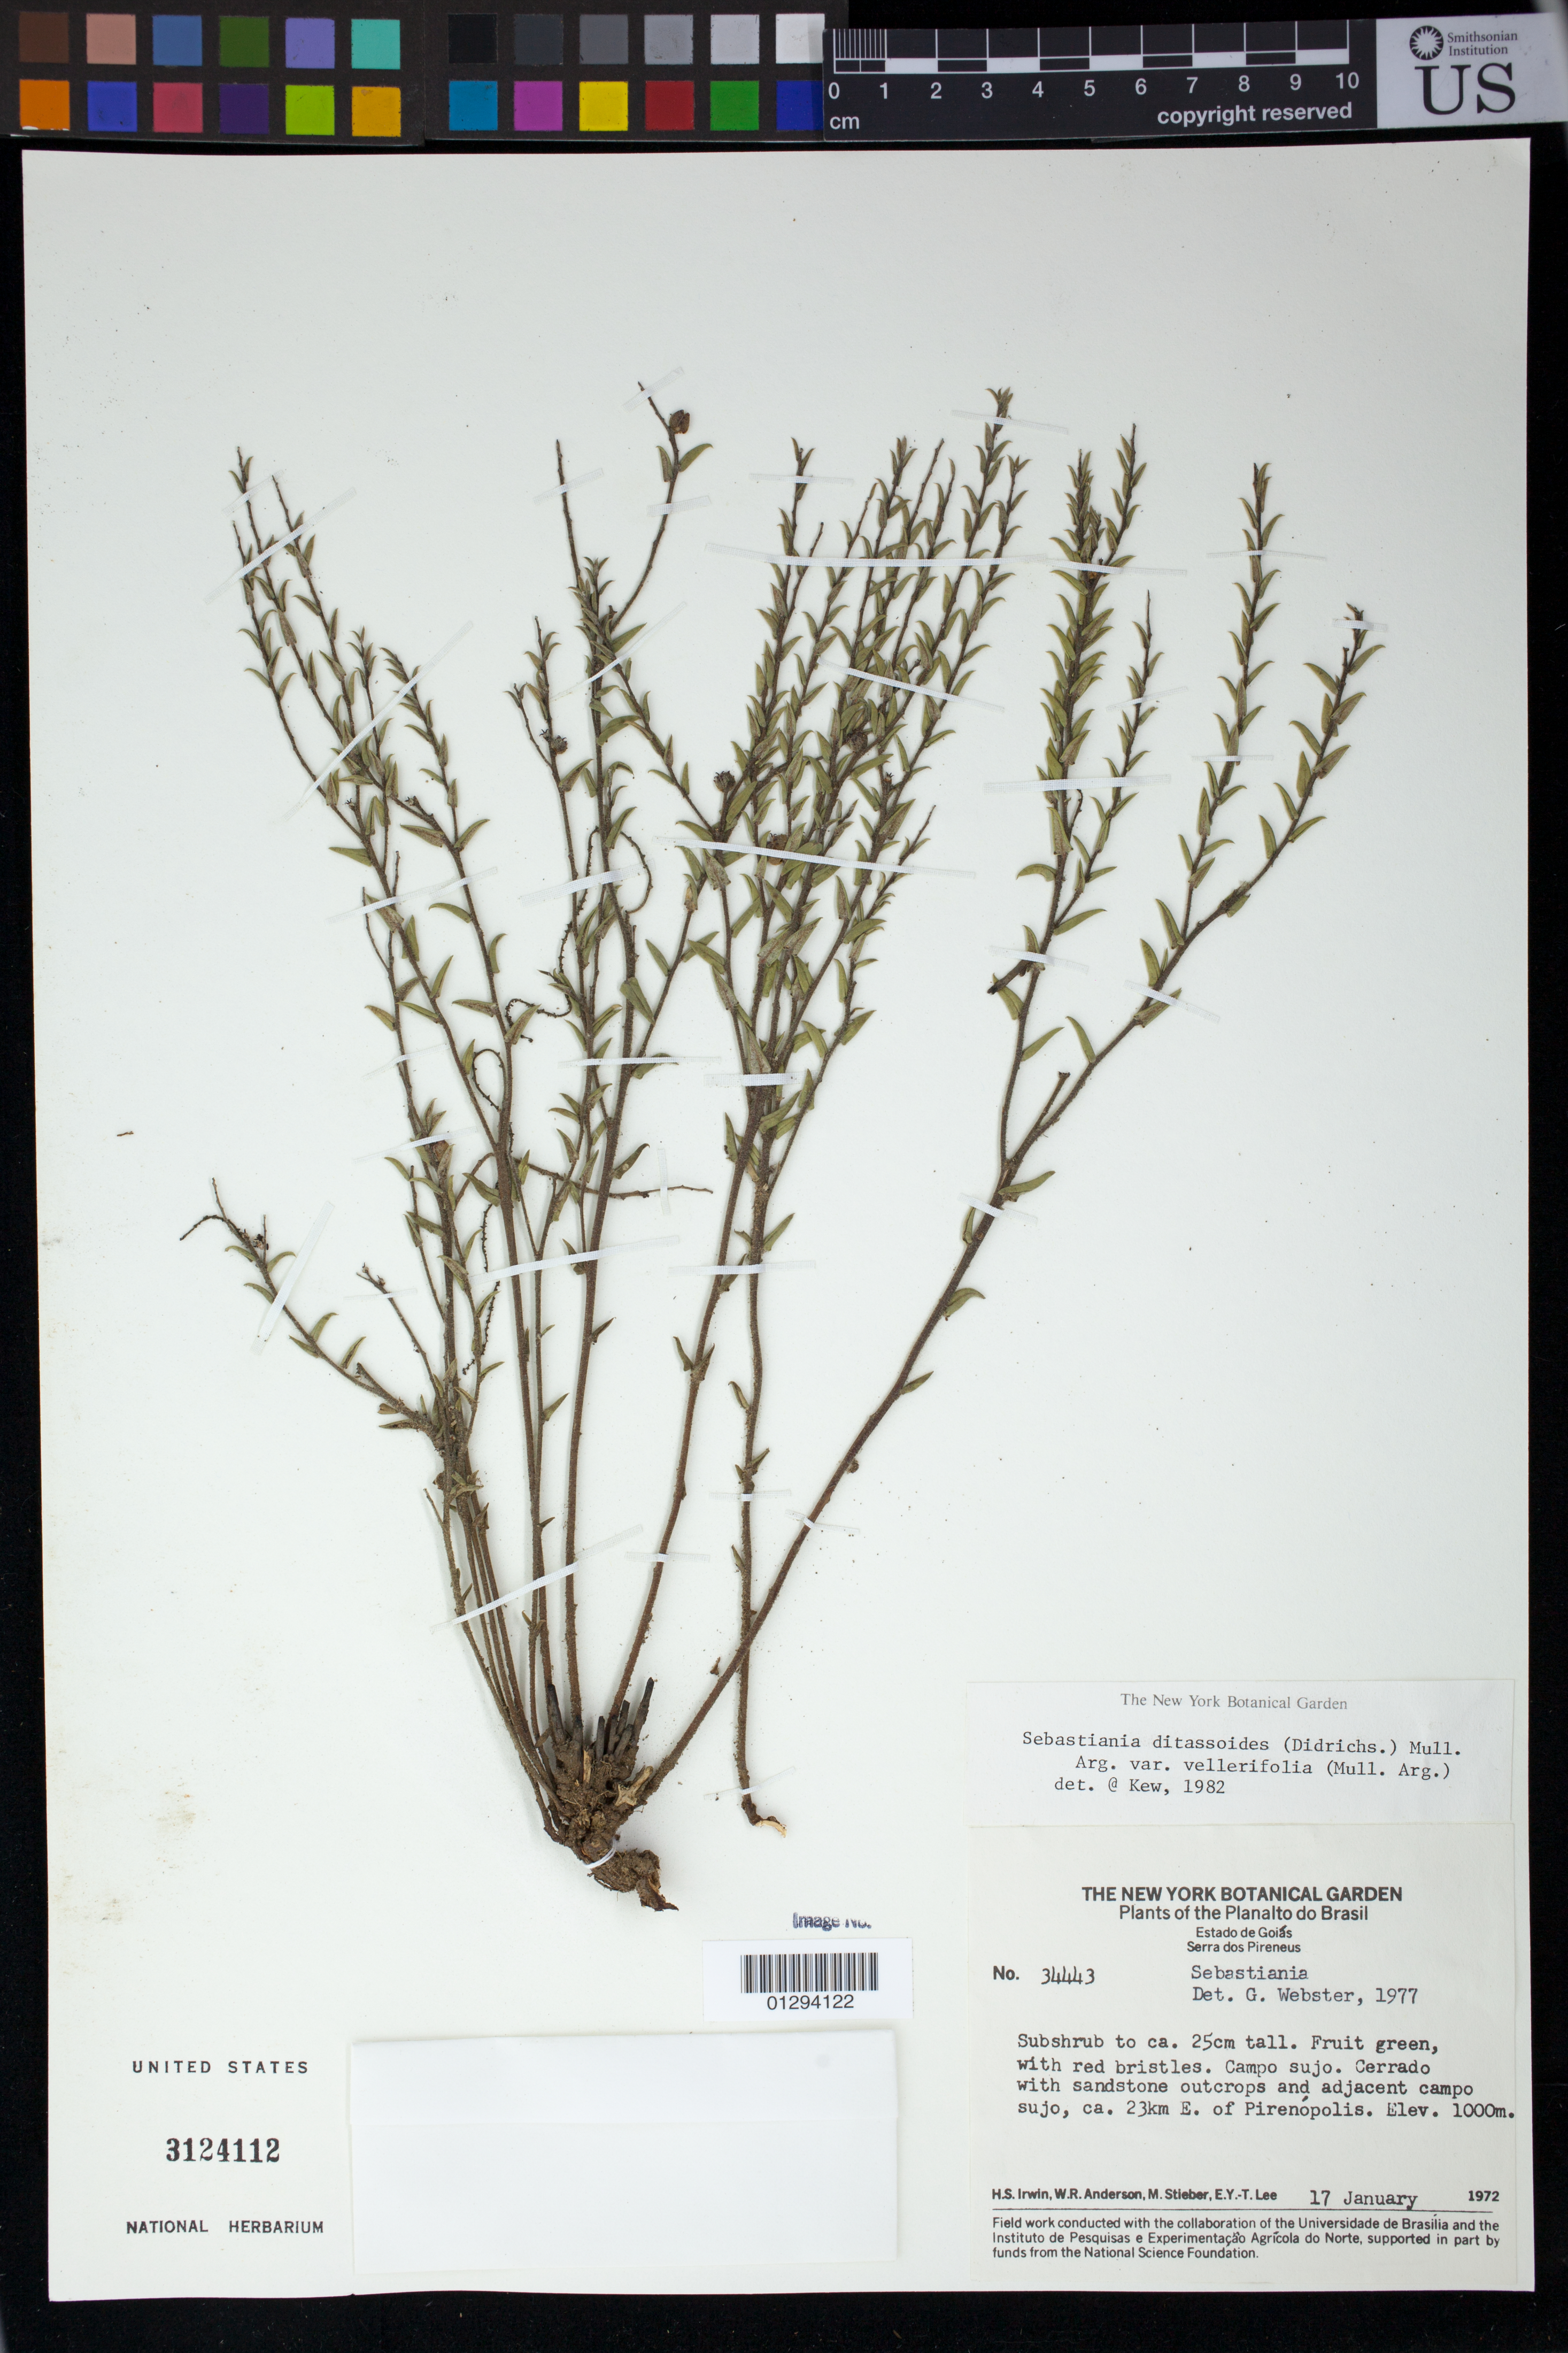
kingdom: Plantae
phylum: Tracheophyta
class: Magnoliopsida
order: Malpighiales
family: Euphorbiaceae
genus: Sebastiania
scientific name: Sebastiania ditassoides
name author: (Didr.) Müll. Arg.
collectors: H. Irwin, W. R. Anderson, M. T. Stieber & E. Lee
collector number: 34443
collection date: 1972-01-17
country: Brazil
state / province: Goias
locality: Serra dos Pireneus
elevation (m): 1000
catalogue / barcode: US 3124112